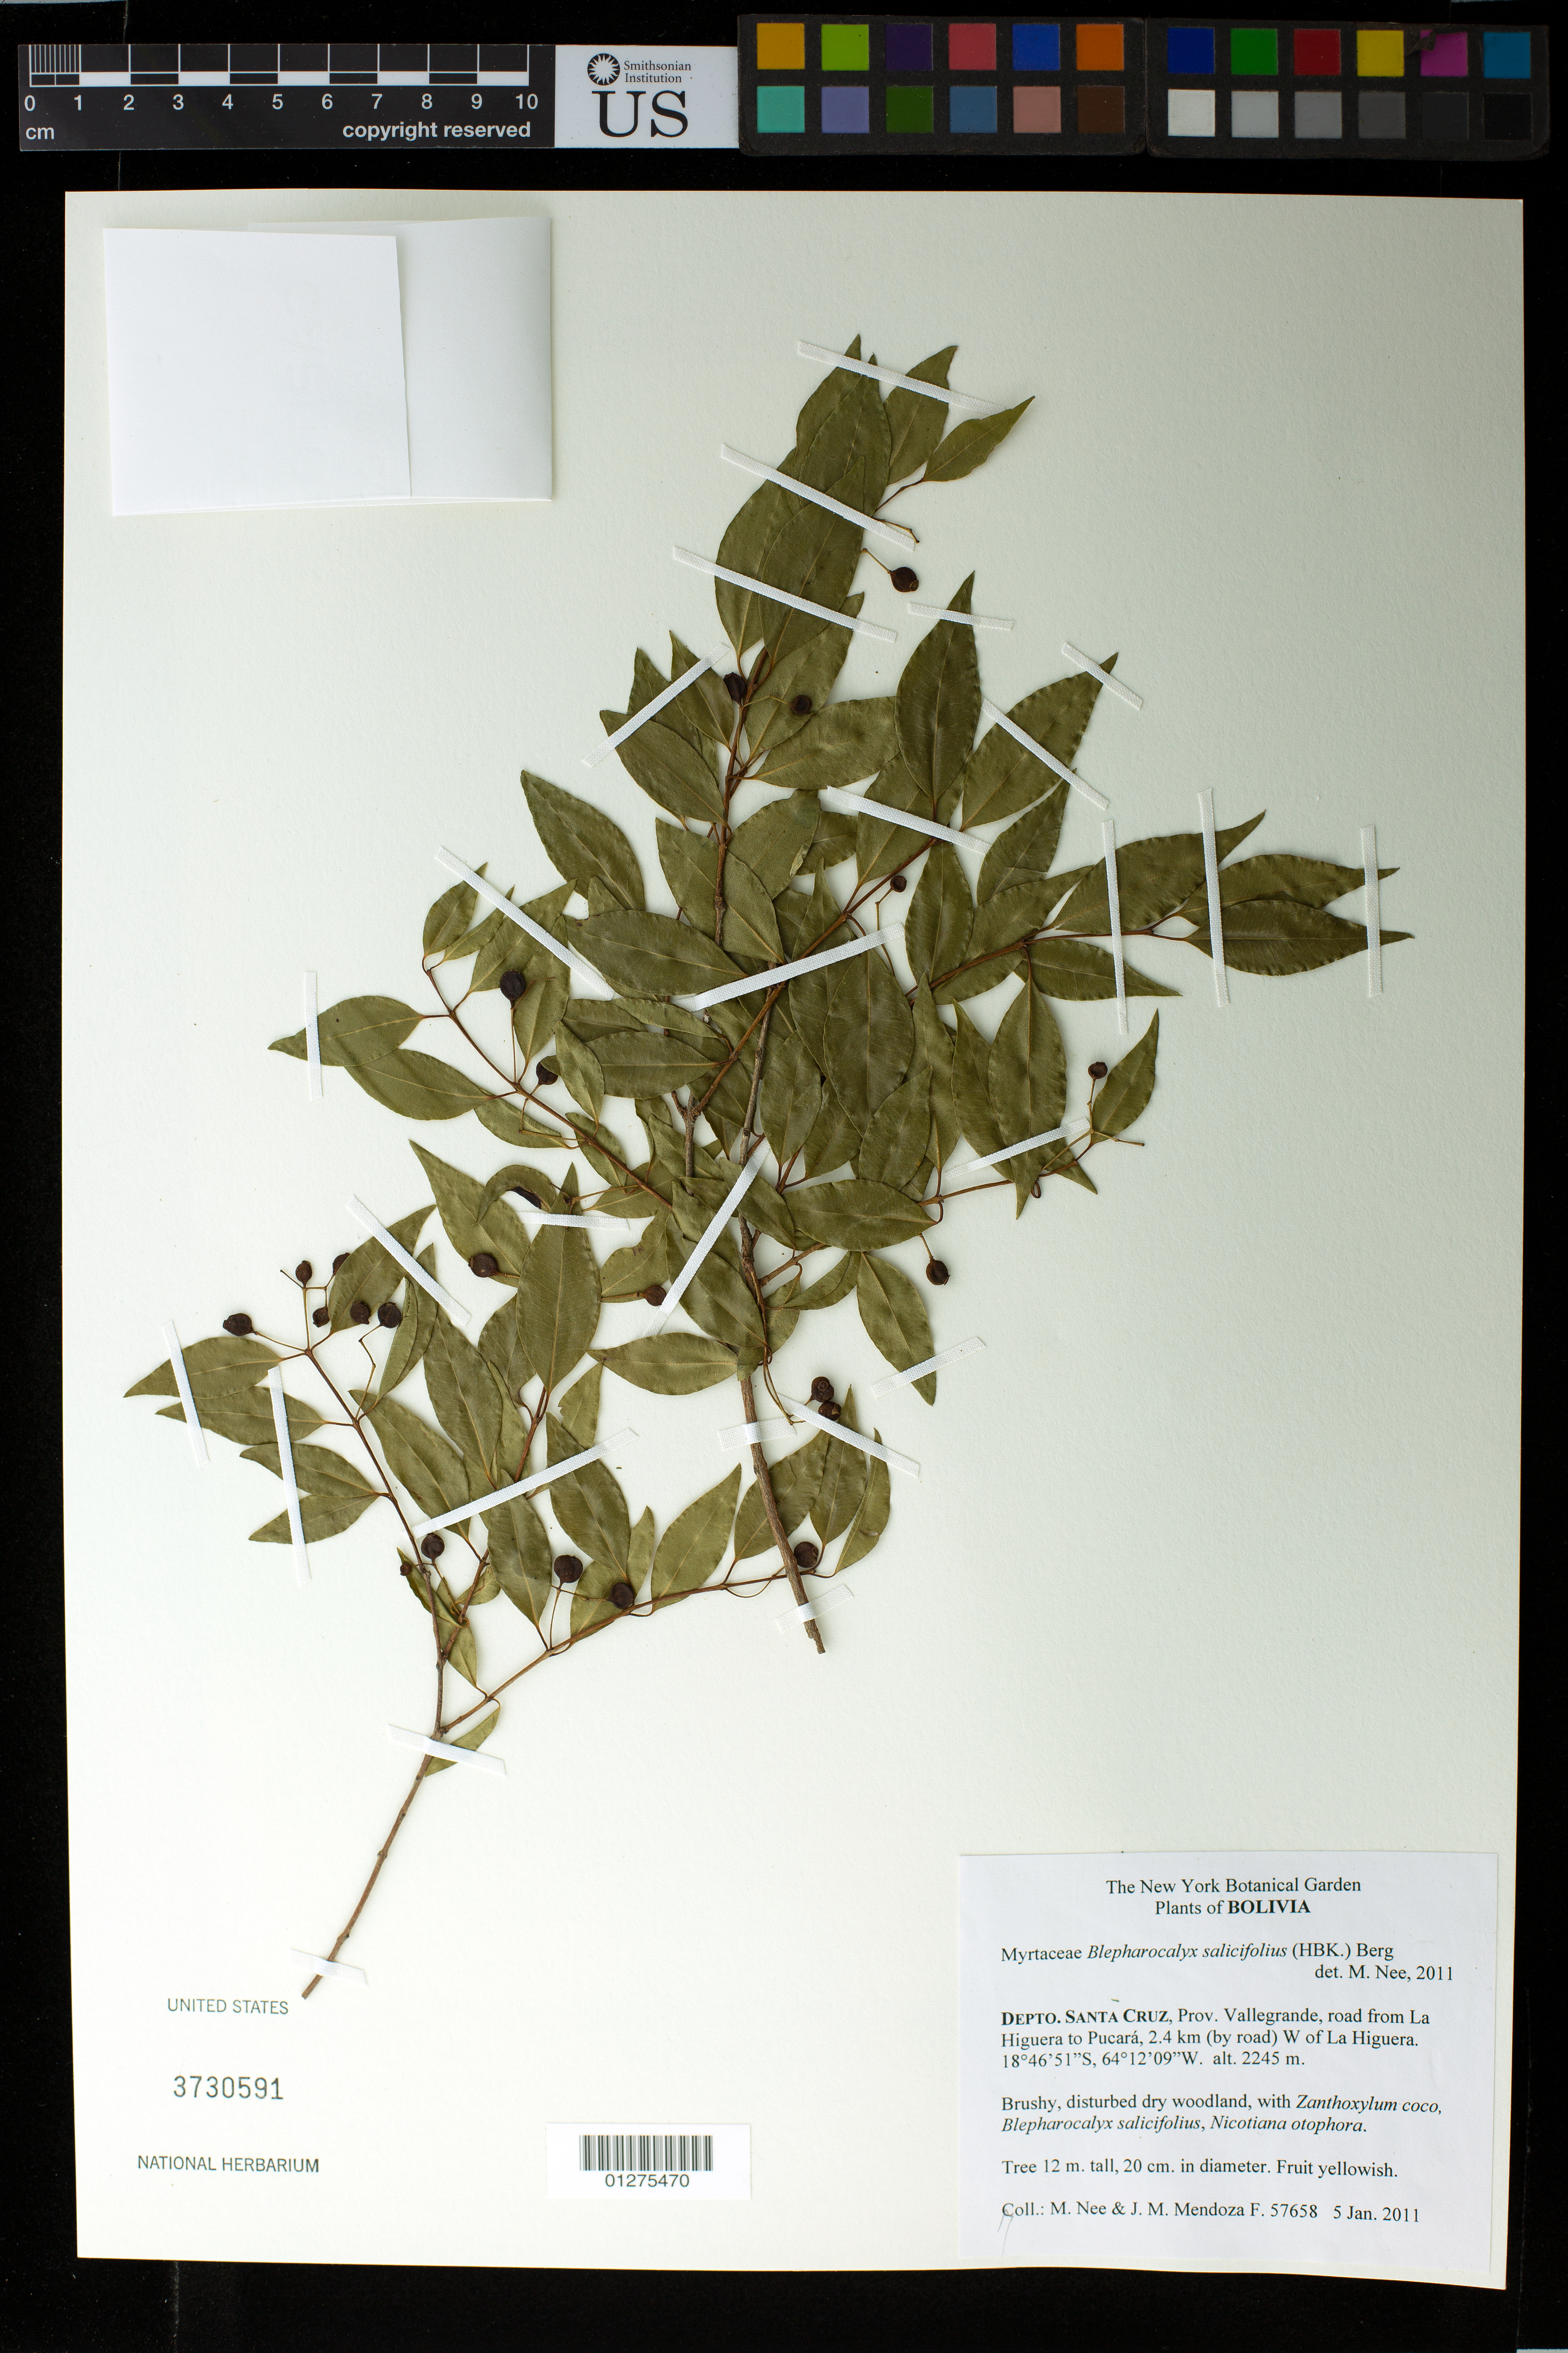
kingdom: Plantae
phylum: Tracheophyta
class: Magnoliopsida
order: Myrtales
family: Myrtaceae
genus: Blepharocalyx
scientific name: Blepharocalyx salicifolius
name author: (Kunth) O. Berg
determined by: Nee, M.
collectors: M. Nee & J. M. Mendoza F.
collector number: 57658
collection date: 2011-01-05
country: Bolivia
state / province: Santa Cruz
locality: Depto. Santa Cruz, Prov. Vallegrande, road from La Higuera to Pucara, 2.4 km (by road) W of La Higuera.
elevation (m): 2245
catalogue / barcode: US 3730591